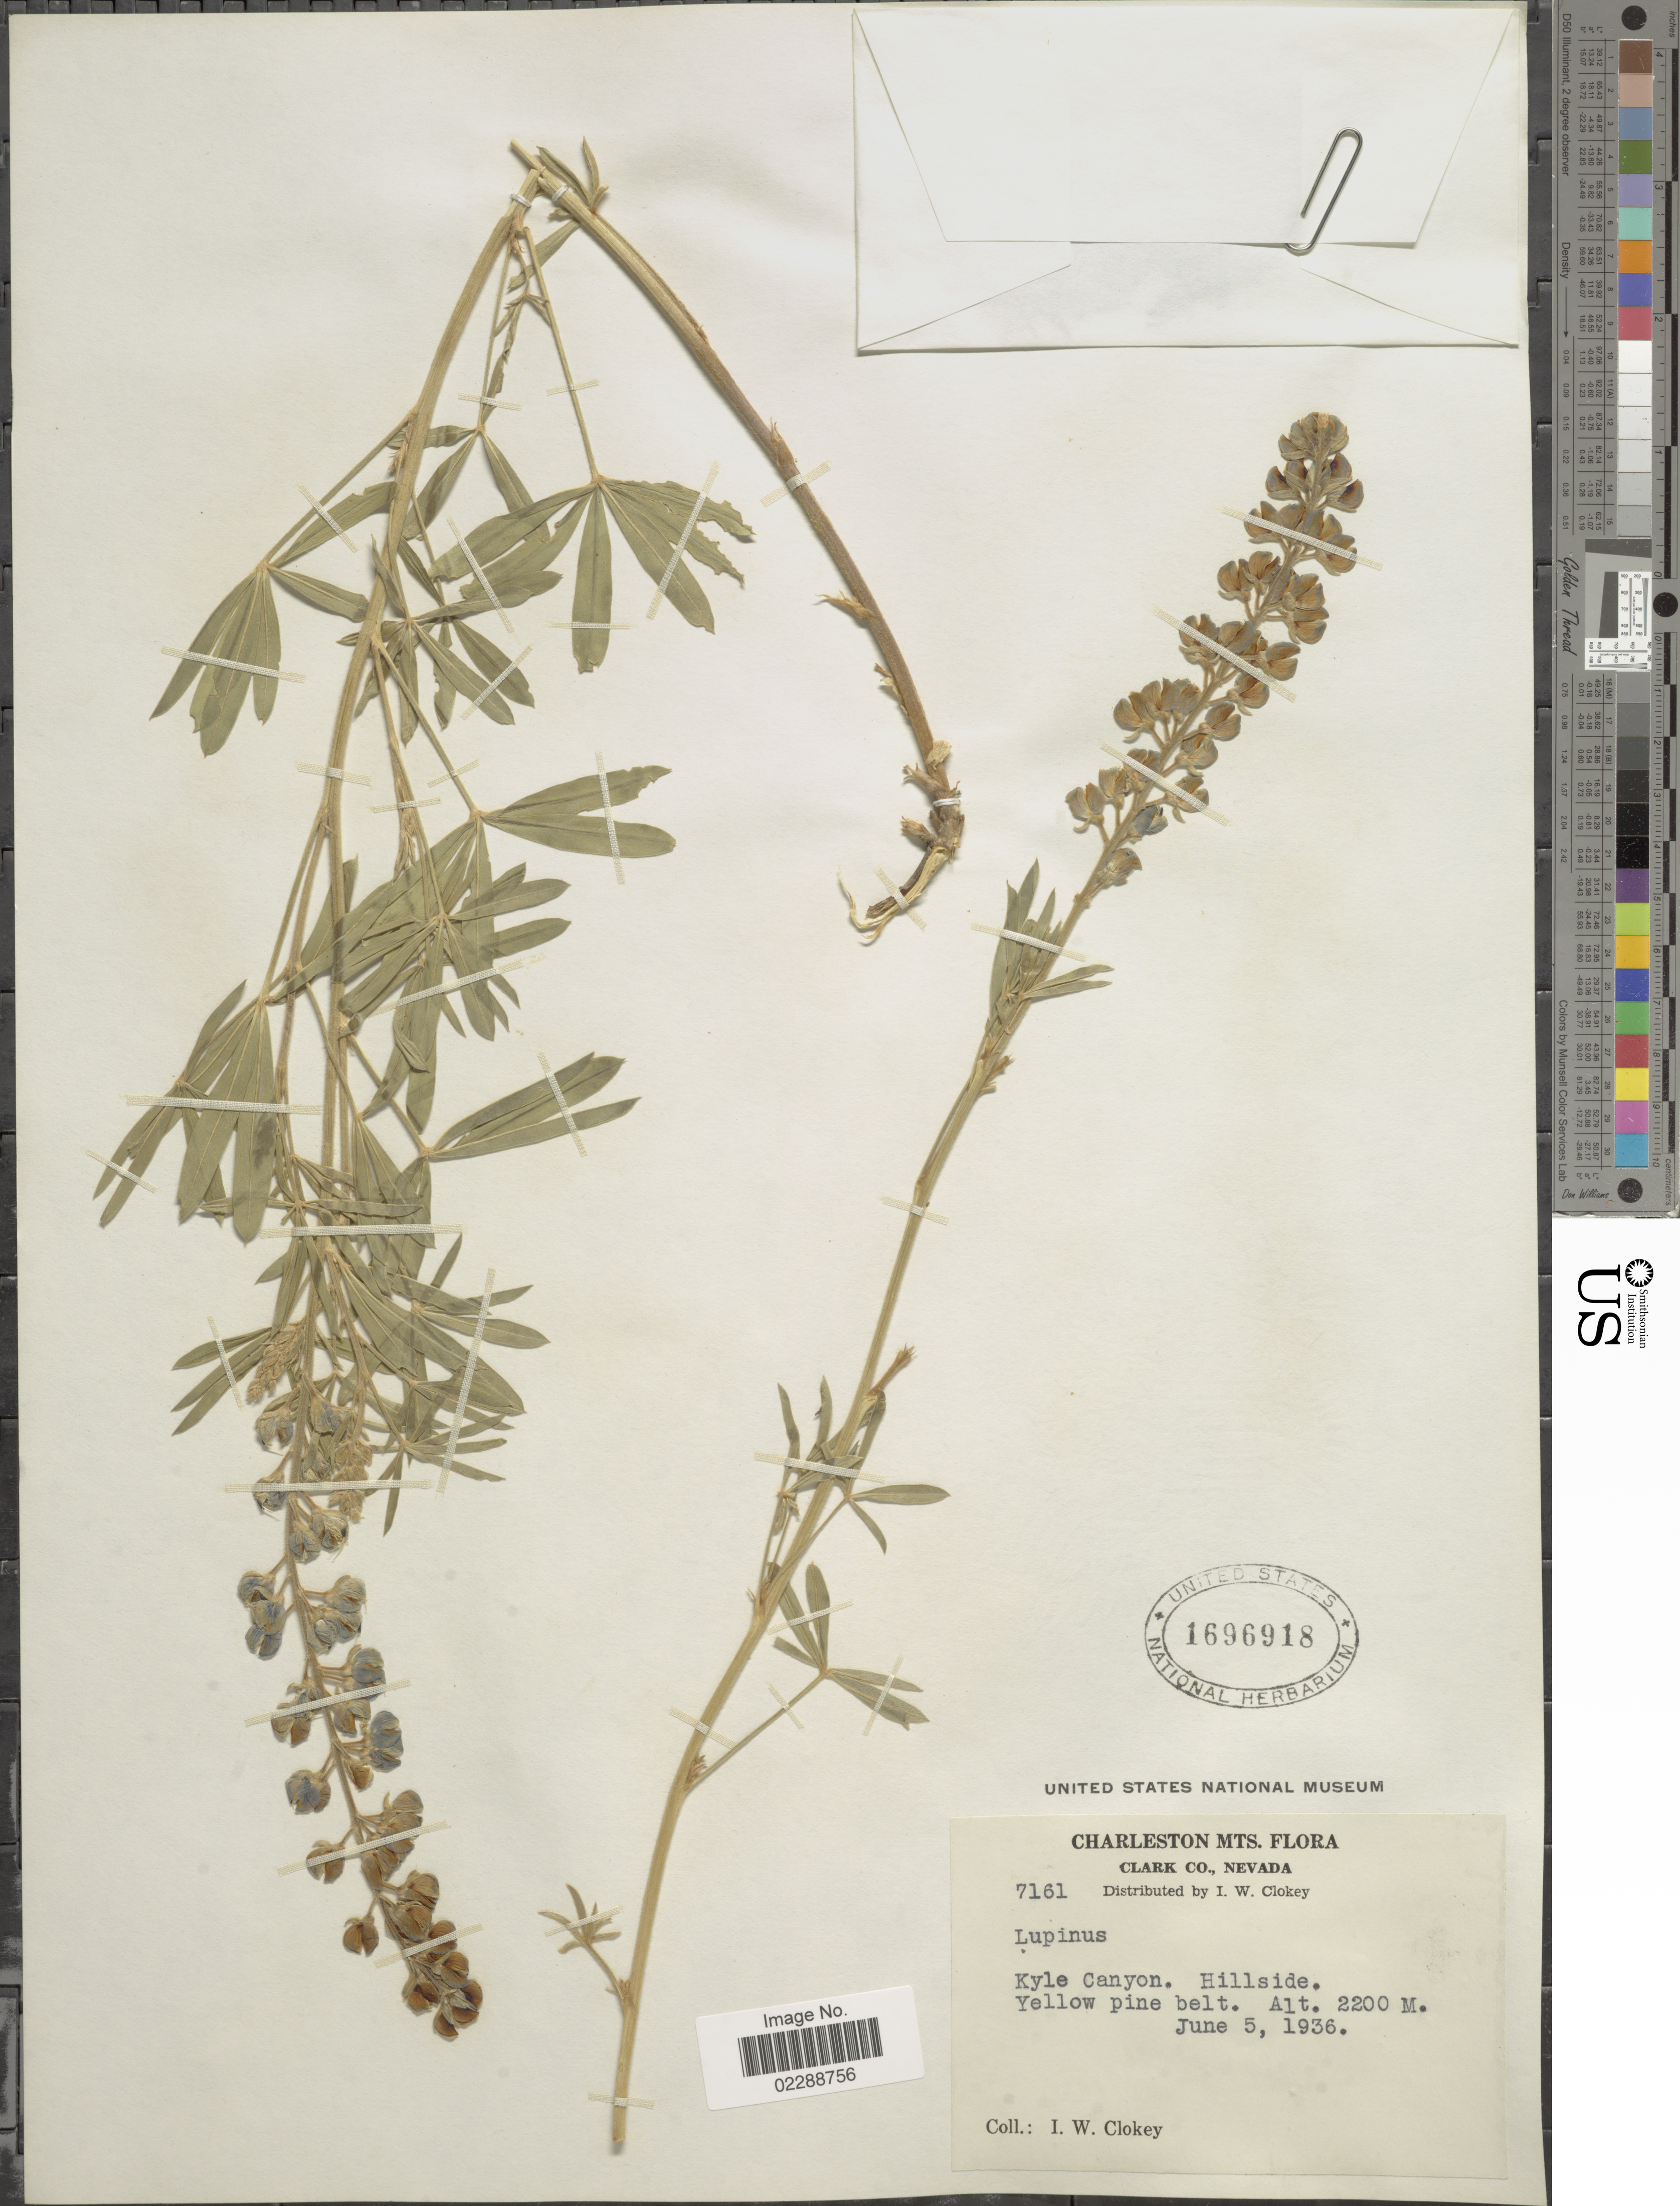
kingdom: Plantae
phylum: Tracheophyta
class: Magnoliopsida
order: Fabales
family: Fabaceae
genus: Lupinus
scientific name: Lupinus sp.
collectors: I. W. Clokey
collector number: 7161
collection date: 1936-06-05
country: United States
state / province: Nevada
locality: Charleston Mts., Clark Co., Kyle Canyon, Hillside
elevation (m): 2200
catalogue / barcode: US 1696918